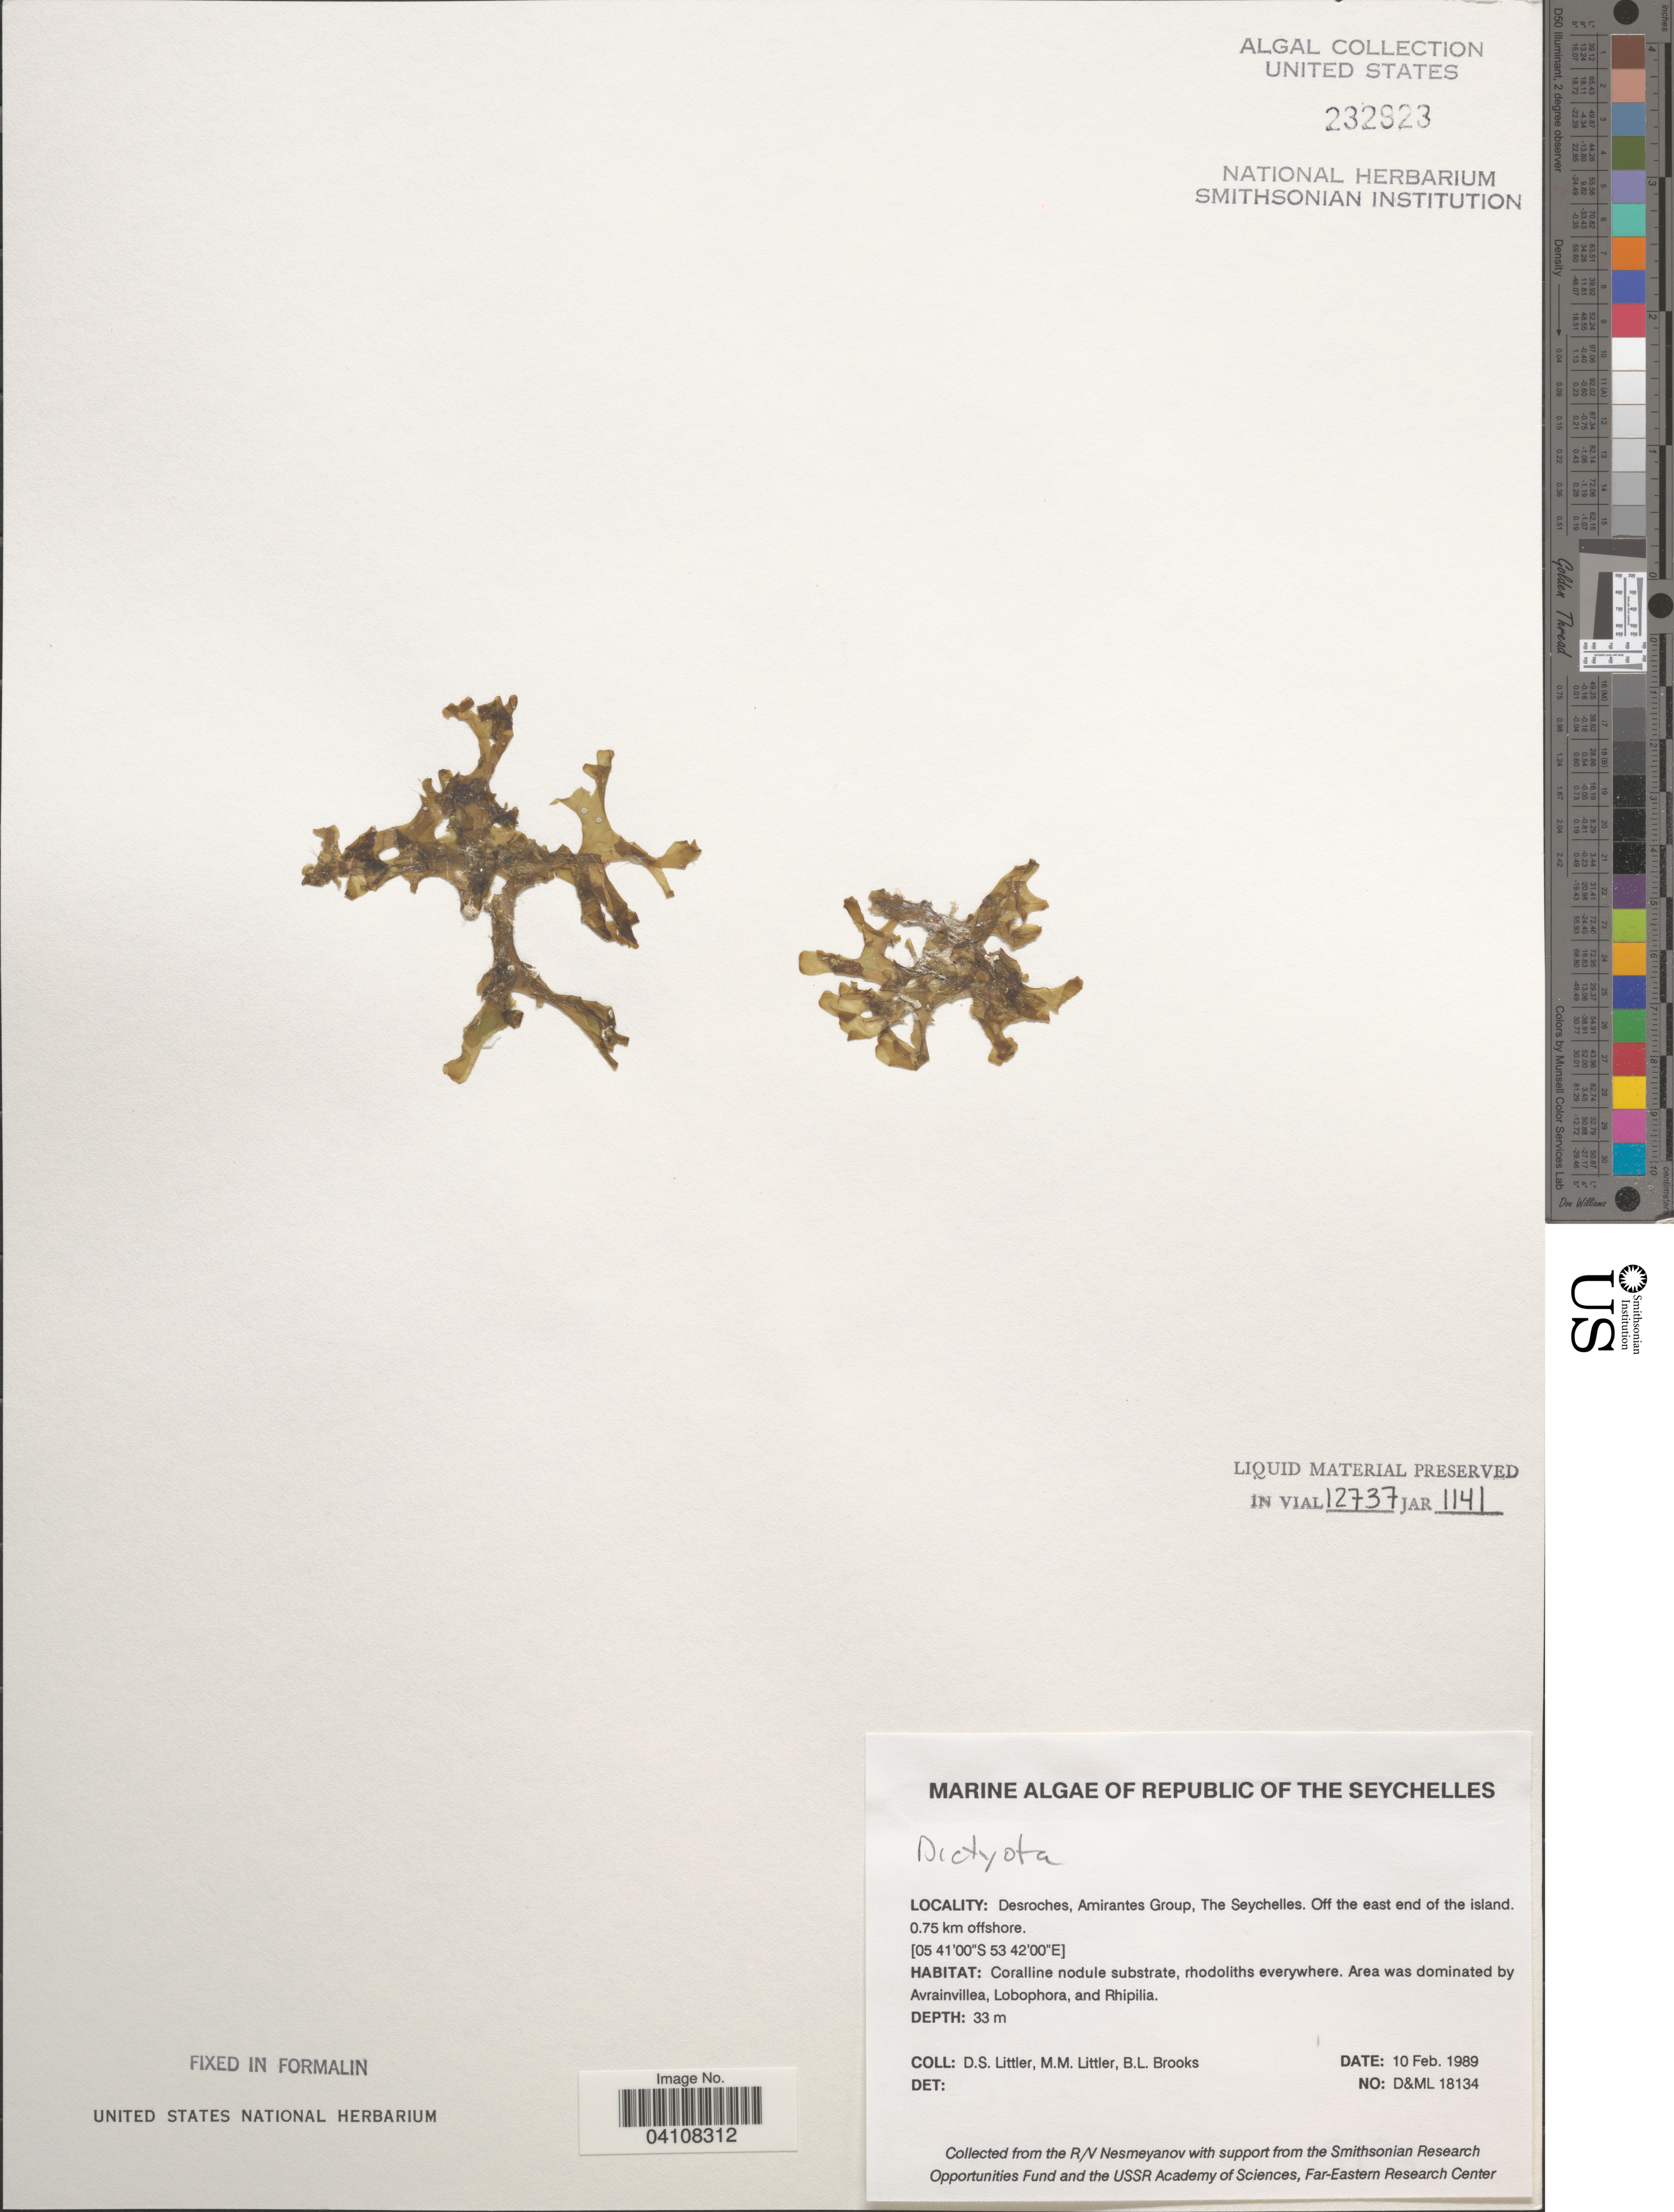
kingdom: Chromista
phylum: Ochrophyta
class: Phaeophyceae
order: Dictyotales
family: Dictyotaceae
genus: Dictyota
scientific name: Dictyota sp.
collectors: D. S. Littler & B. Brooks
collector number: D&ML18134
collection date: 1989-02-10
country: Seychelles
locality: Republic of The Seychelles. Desroches, Amirantes Group. Off the east end of the island. 0.75 km offshore.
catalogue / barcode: US 232923